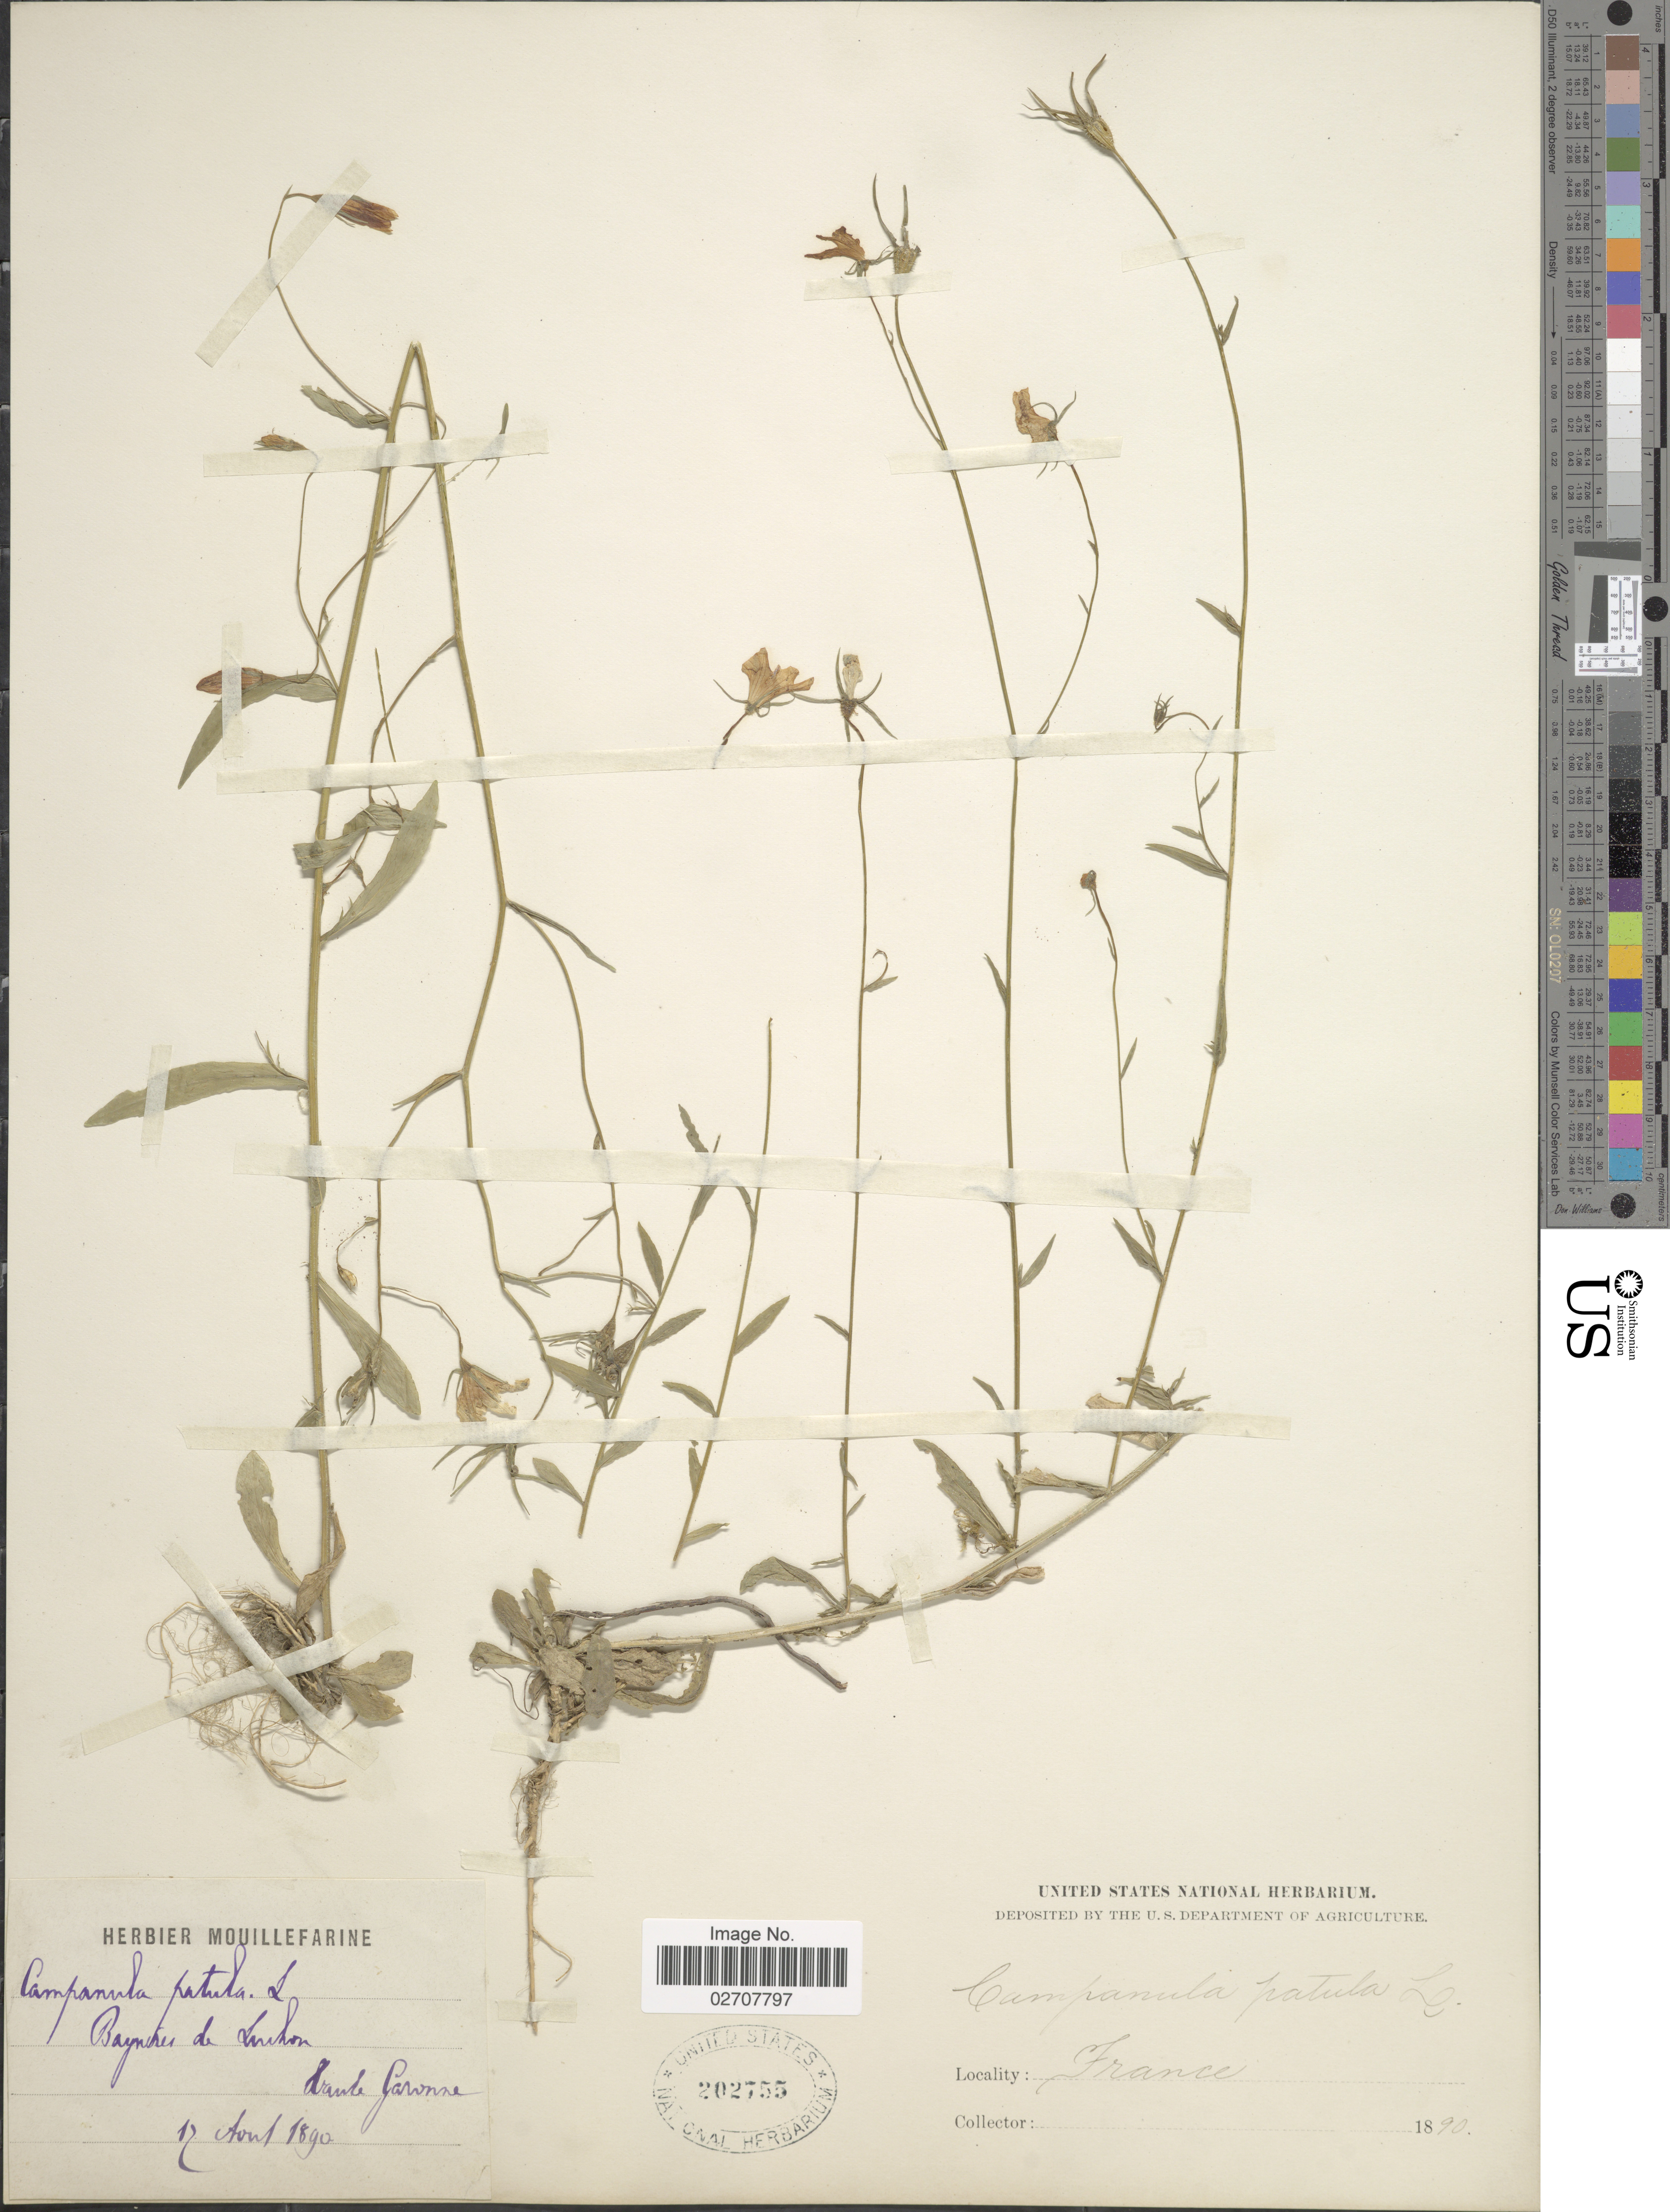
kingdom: Plantae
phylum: Tracheophyta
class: Magnoliopsida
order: Asterales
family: Campanulaceae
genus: Campanula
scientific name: Campanula patula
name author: L.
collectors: ex herb. Mouillefarine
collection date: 1890-08-17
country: France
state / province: Occitanie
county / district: Haute-Garonne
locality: Bagnères de Luchon, Haute Garonne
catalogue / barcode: US 202755